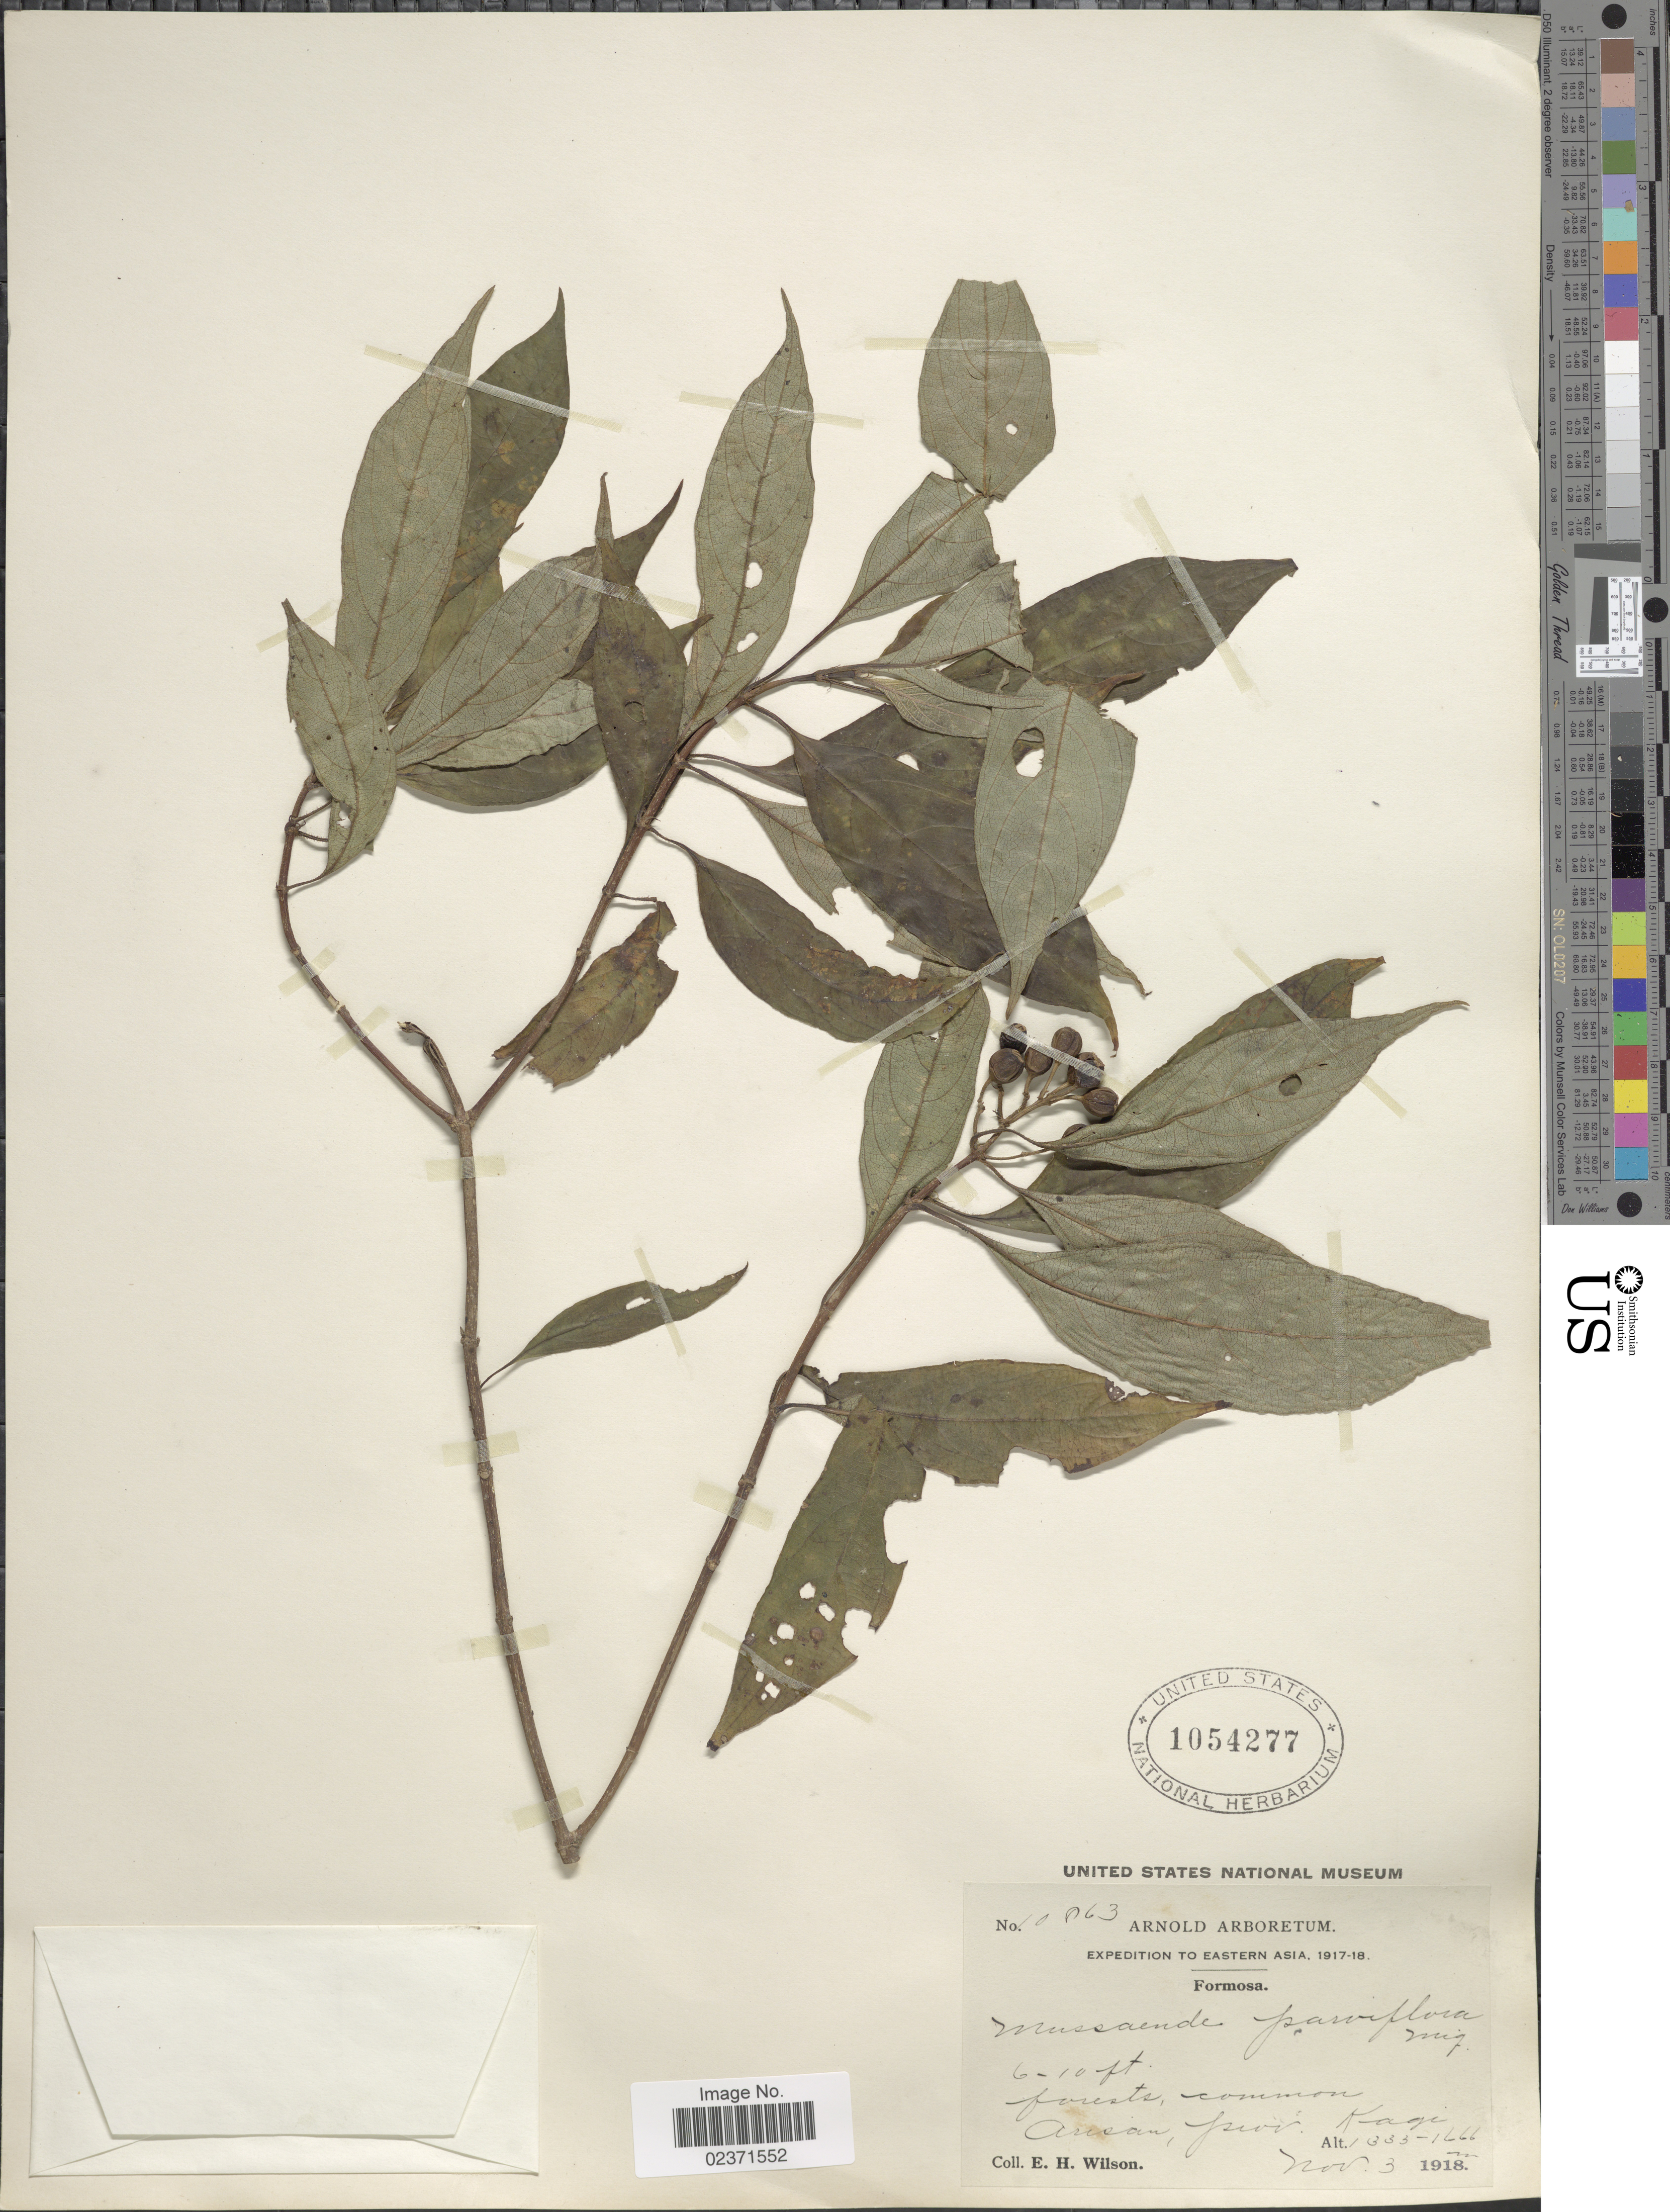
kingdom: Plantae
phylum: Tracheophyta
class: Magnoliopsida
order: Gentianales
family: Rubiaceae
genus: Mussaenda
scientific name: Mussaenda parviflora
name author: Miq.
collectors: E. Wilson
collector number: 10863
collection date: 1918-11-03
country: Taiwan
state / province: Chiayi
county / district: Chiayi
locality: Alishan Forest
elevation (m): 1000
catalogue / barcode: US 1054277